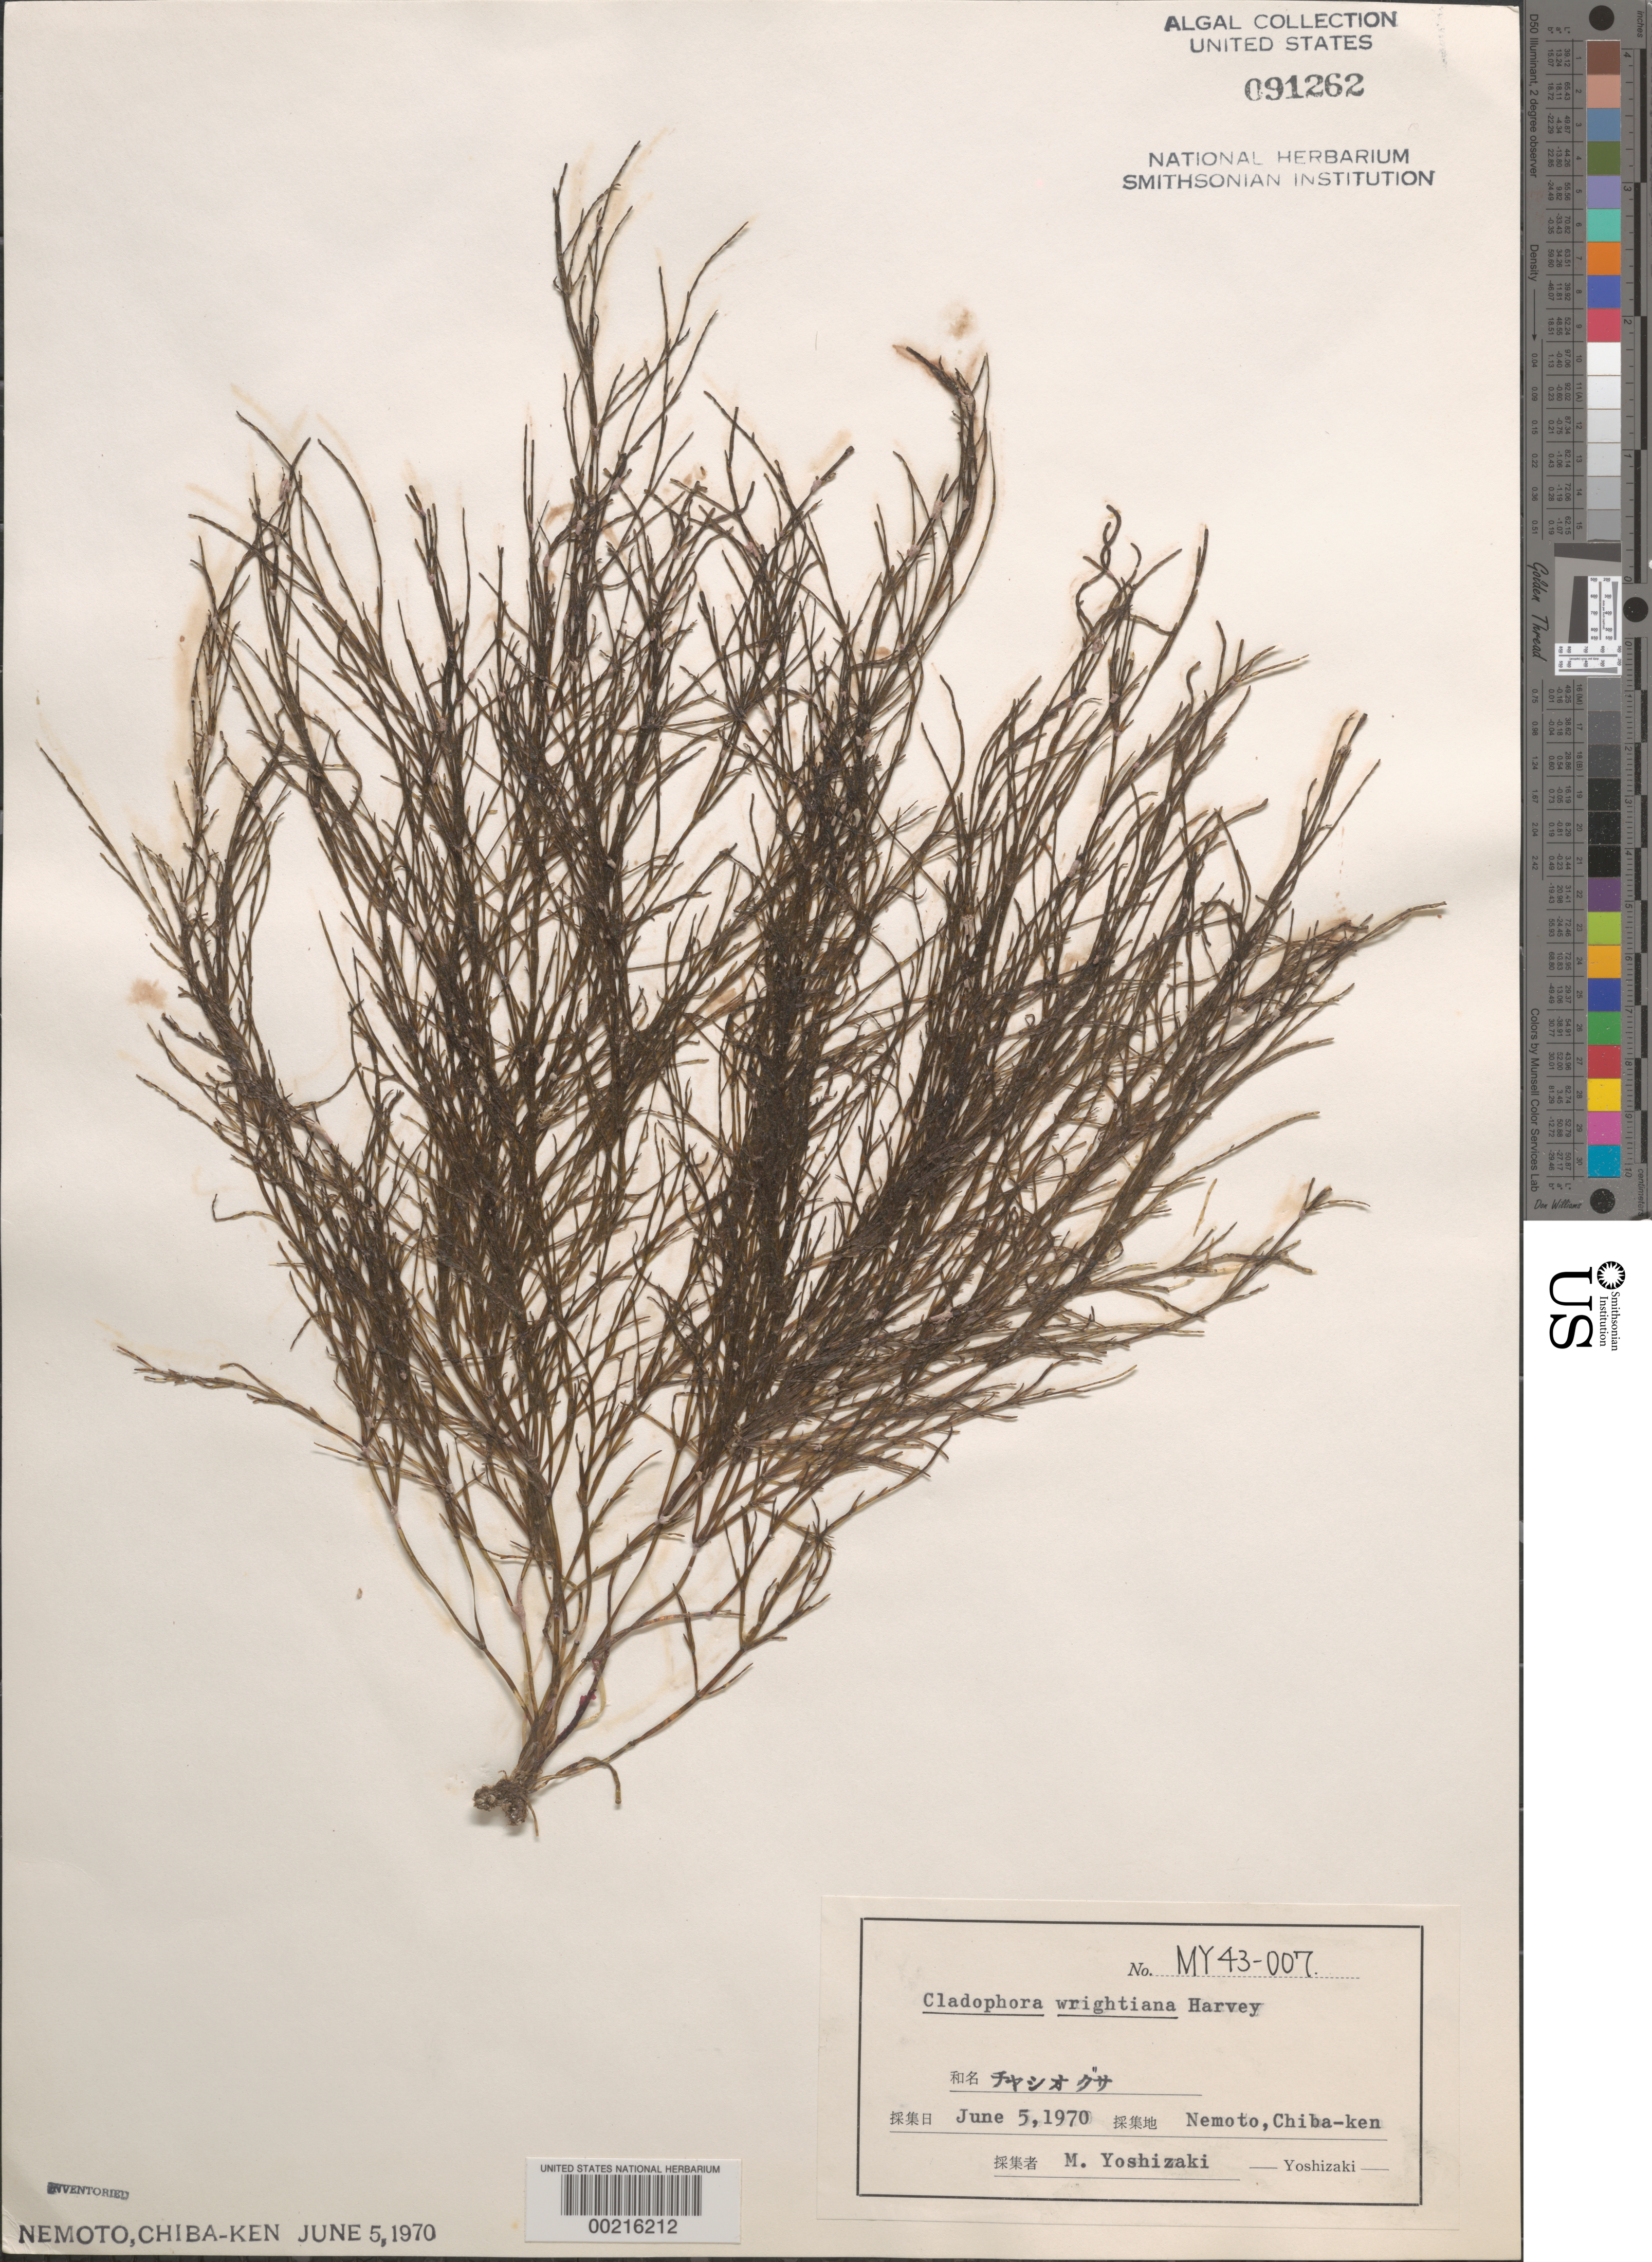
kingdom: Plantae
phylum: Chlorophyta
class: Ulvophyceae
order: Cladophorales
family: Cladophoraceae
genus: Cladophora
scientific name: Cladophora wrightiana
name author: Harv.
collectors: M. Yoshizaki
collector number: My 43-007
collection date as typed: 05 Jun 1970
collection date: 1970-06-05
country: Japan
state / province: Tiba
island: Honshu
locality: Nemoto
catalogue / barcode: US 91262